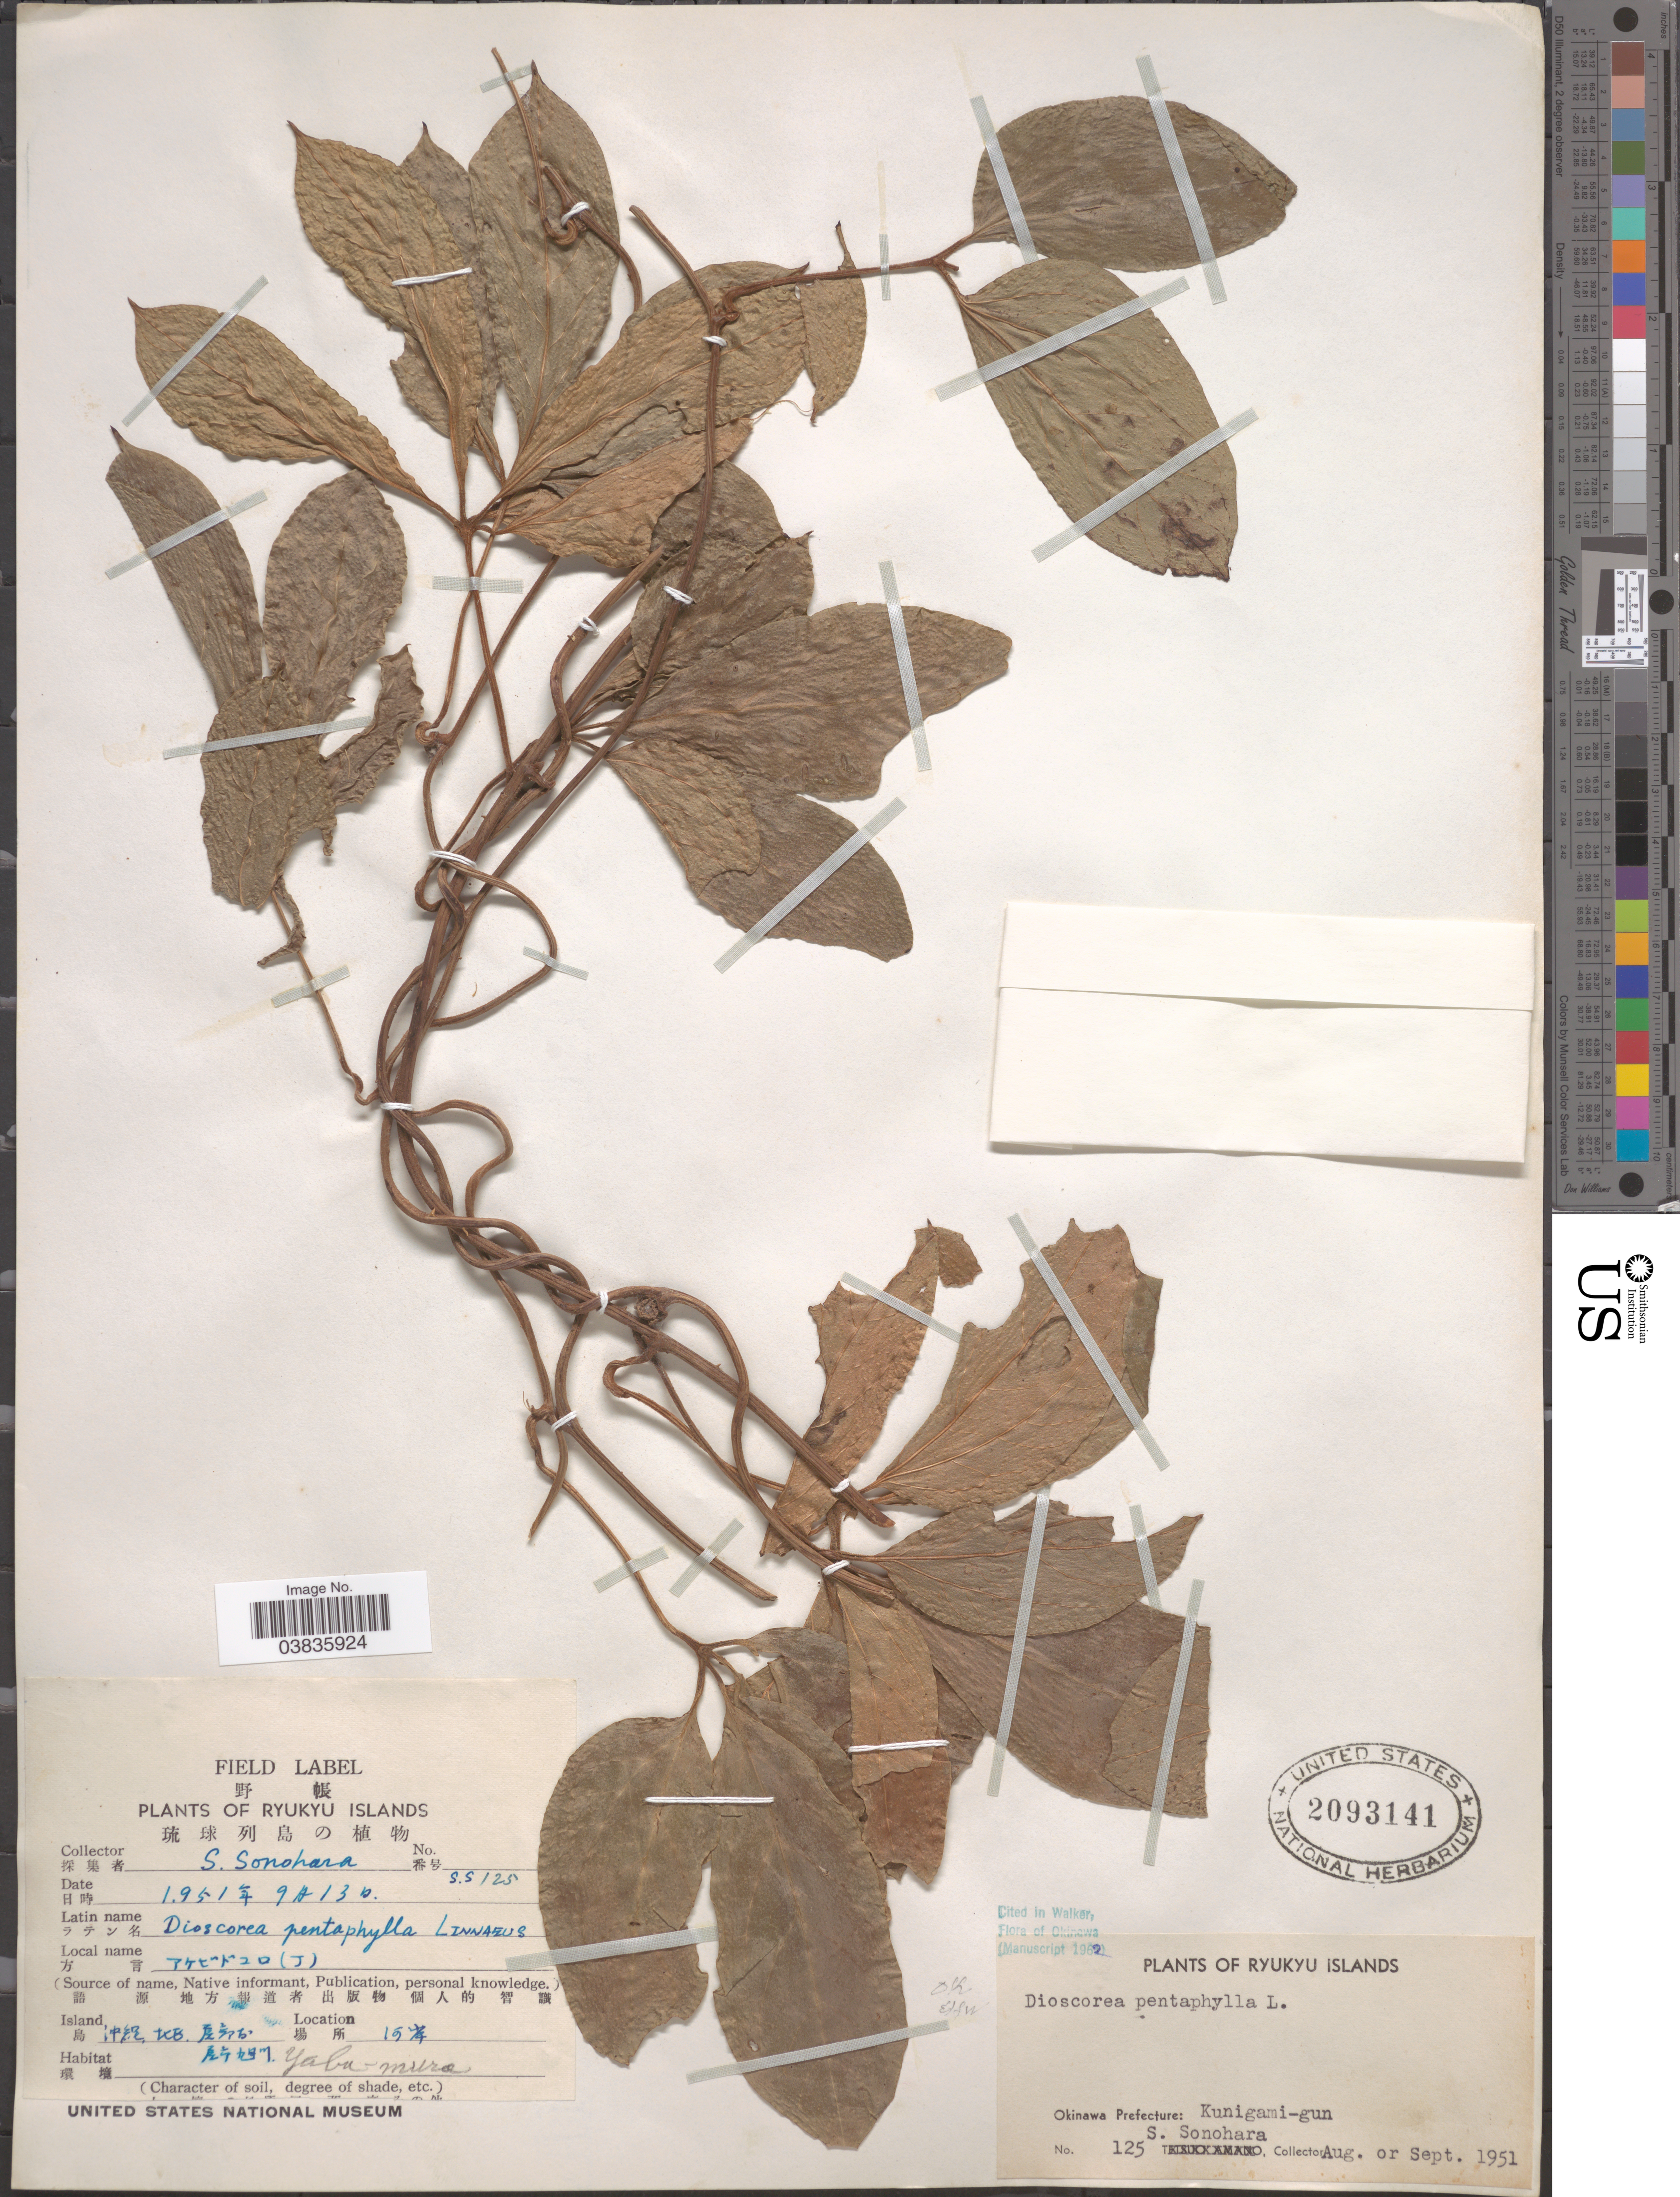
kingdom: Plantae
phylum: Tracheophyta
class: Liliopsida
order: Dioscoreales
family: Dioscoreaceae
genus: Dioscorea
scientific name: Dioscorea pentaphylla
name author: L.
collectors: S. Sonohara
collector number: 125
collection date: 1951-08/1951-09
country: Japan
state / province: Okinawa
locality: Ryukyu Islands. Okinawa Prefecture: Kunigami-gun.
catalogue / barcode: US 2093141